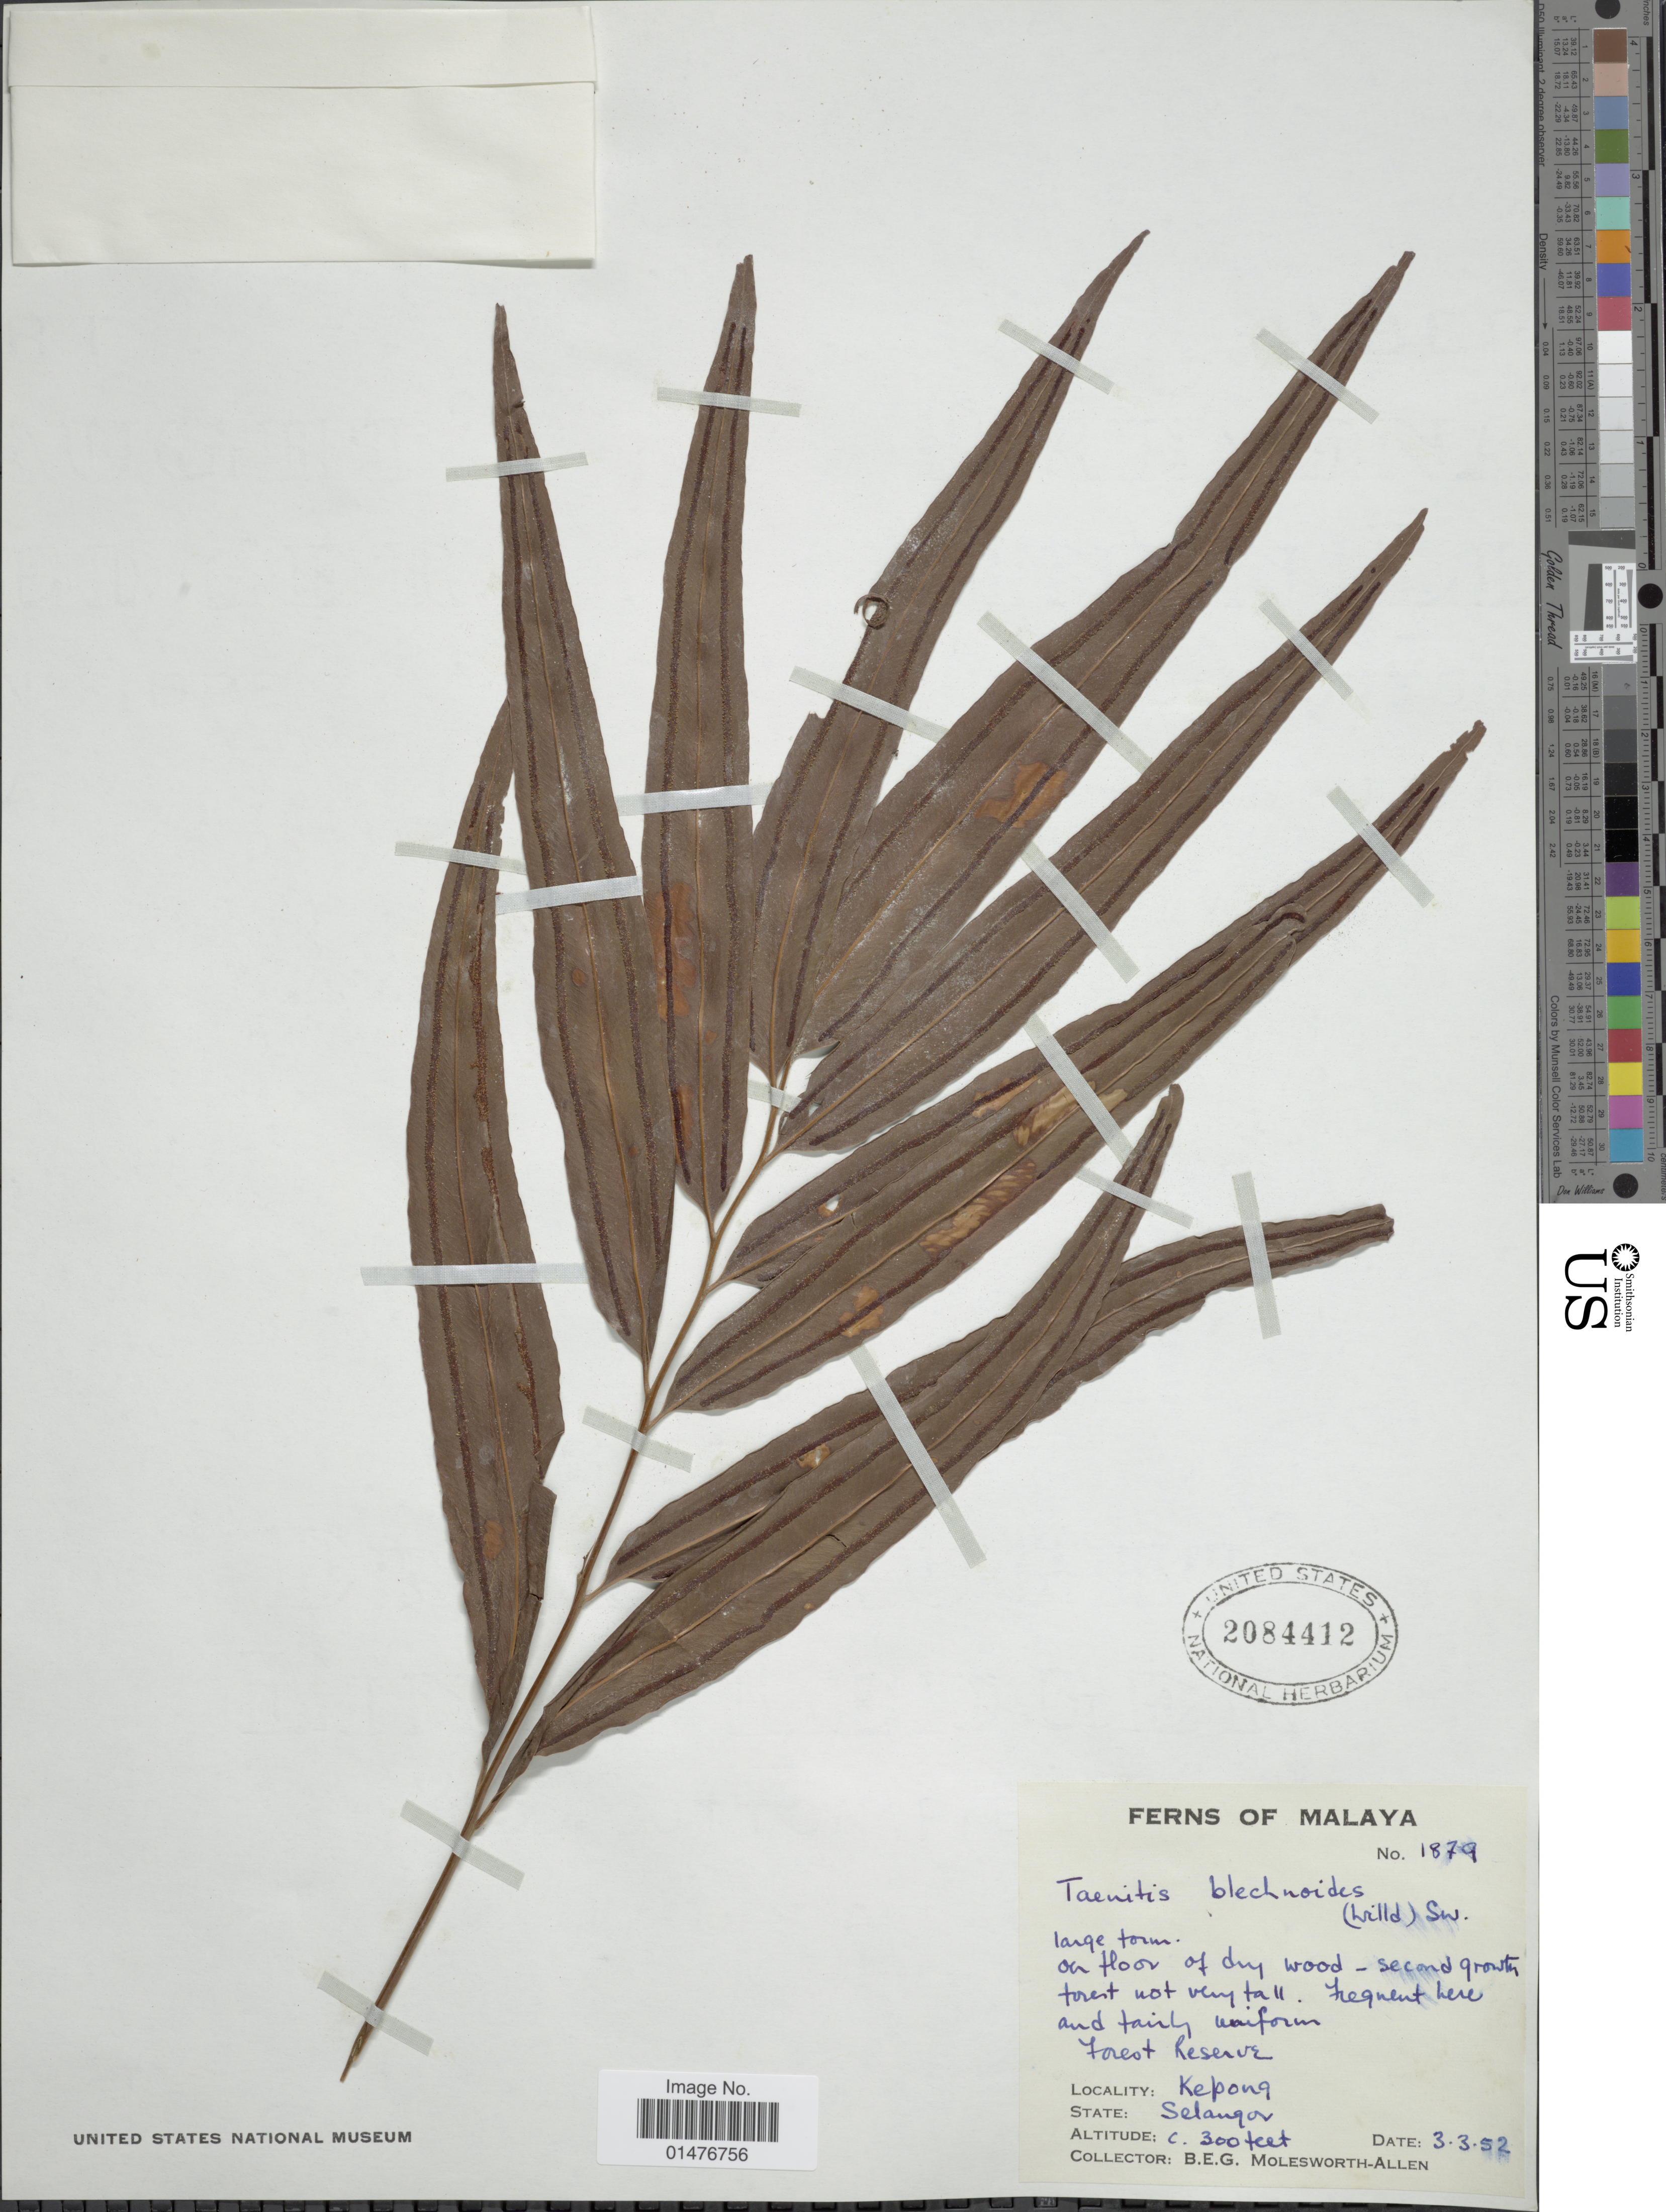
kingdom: Plantae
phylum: Tracheophyta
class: Polypodiopsida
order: Polypodiales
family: Pteridaceae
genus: Taenitis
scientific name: Taenitis blechnoides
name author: (Willd.) Sw.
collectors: B. E. G. Molesworth-Allen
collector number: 1879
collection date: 1952-03-03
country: Malaysia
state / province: Selangor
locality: Malaya, Kepong, State Selangor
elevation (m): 91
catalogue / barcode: US 2084412